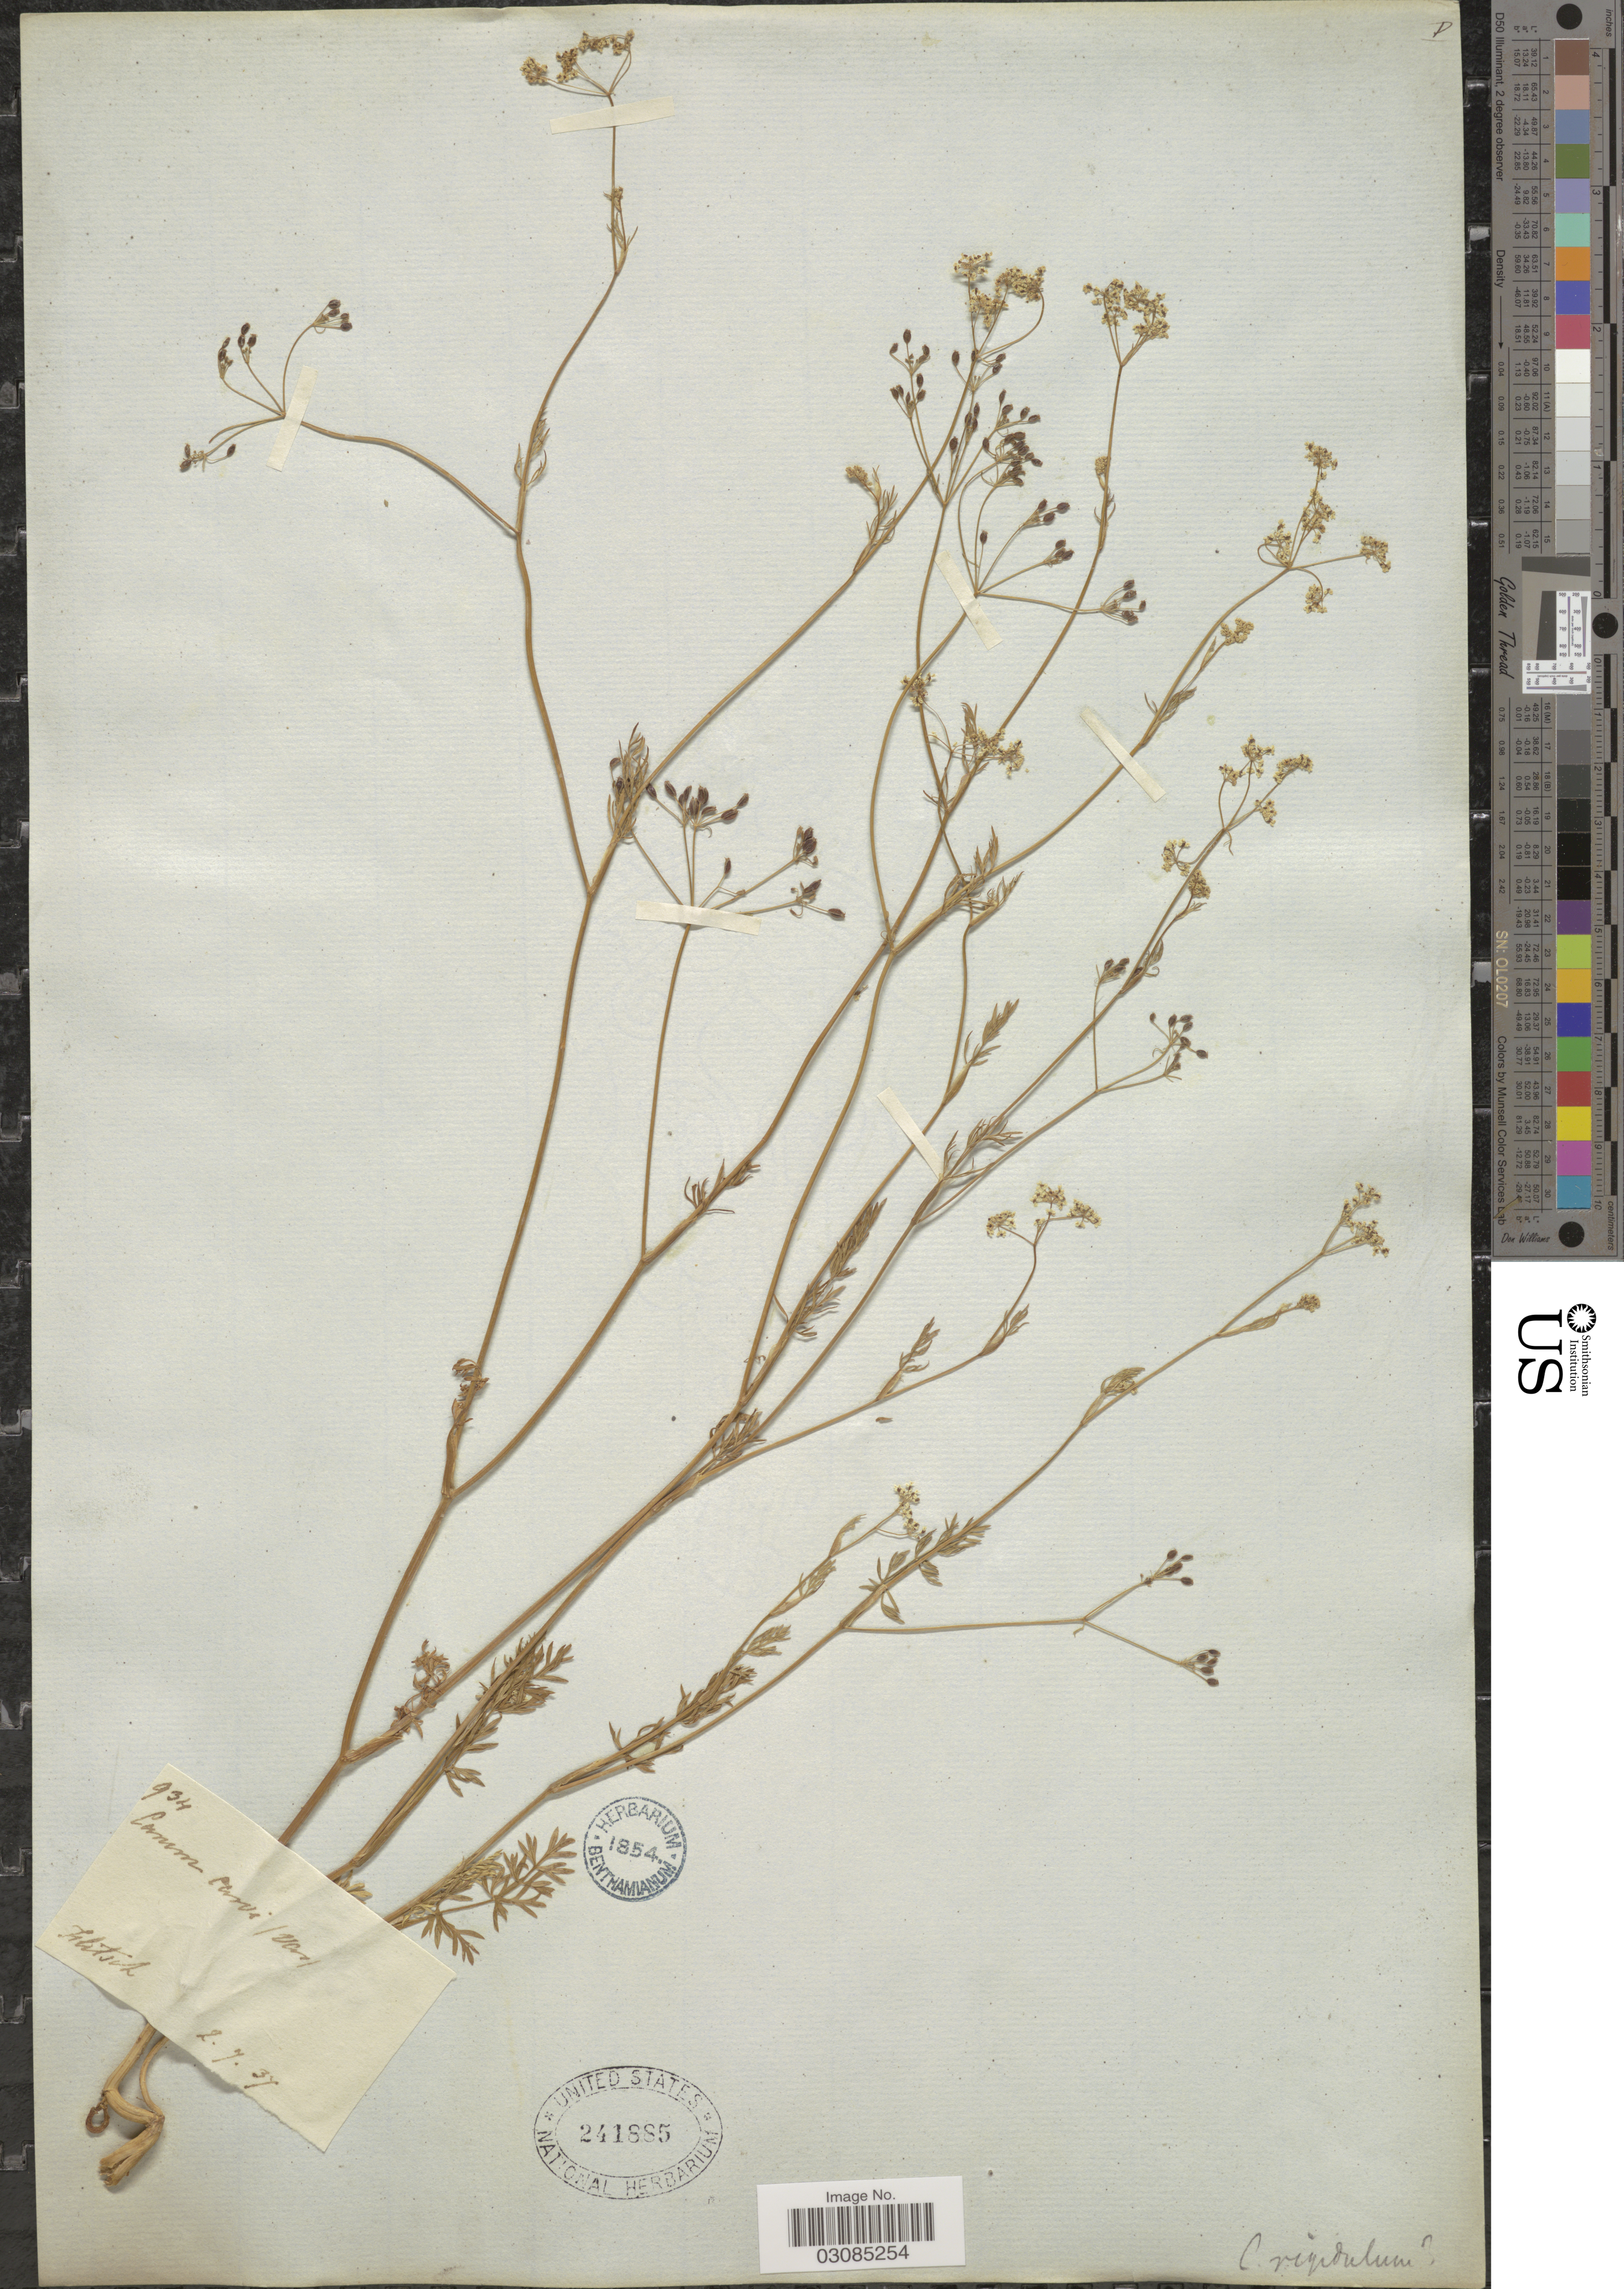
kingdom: Plantae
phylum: Tracheophyta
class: Magnoliopsida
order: Apiales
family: Apiaceae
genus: Carum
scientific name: Carum carvi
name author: L.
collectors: Flitsch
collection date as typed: Transcribed d/m/y: 2/7/37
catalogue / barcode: US 241885